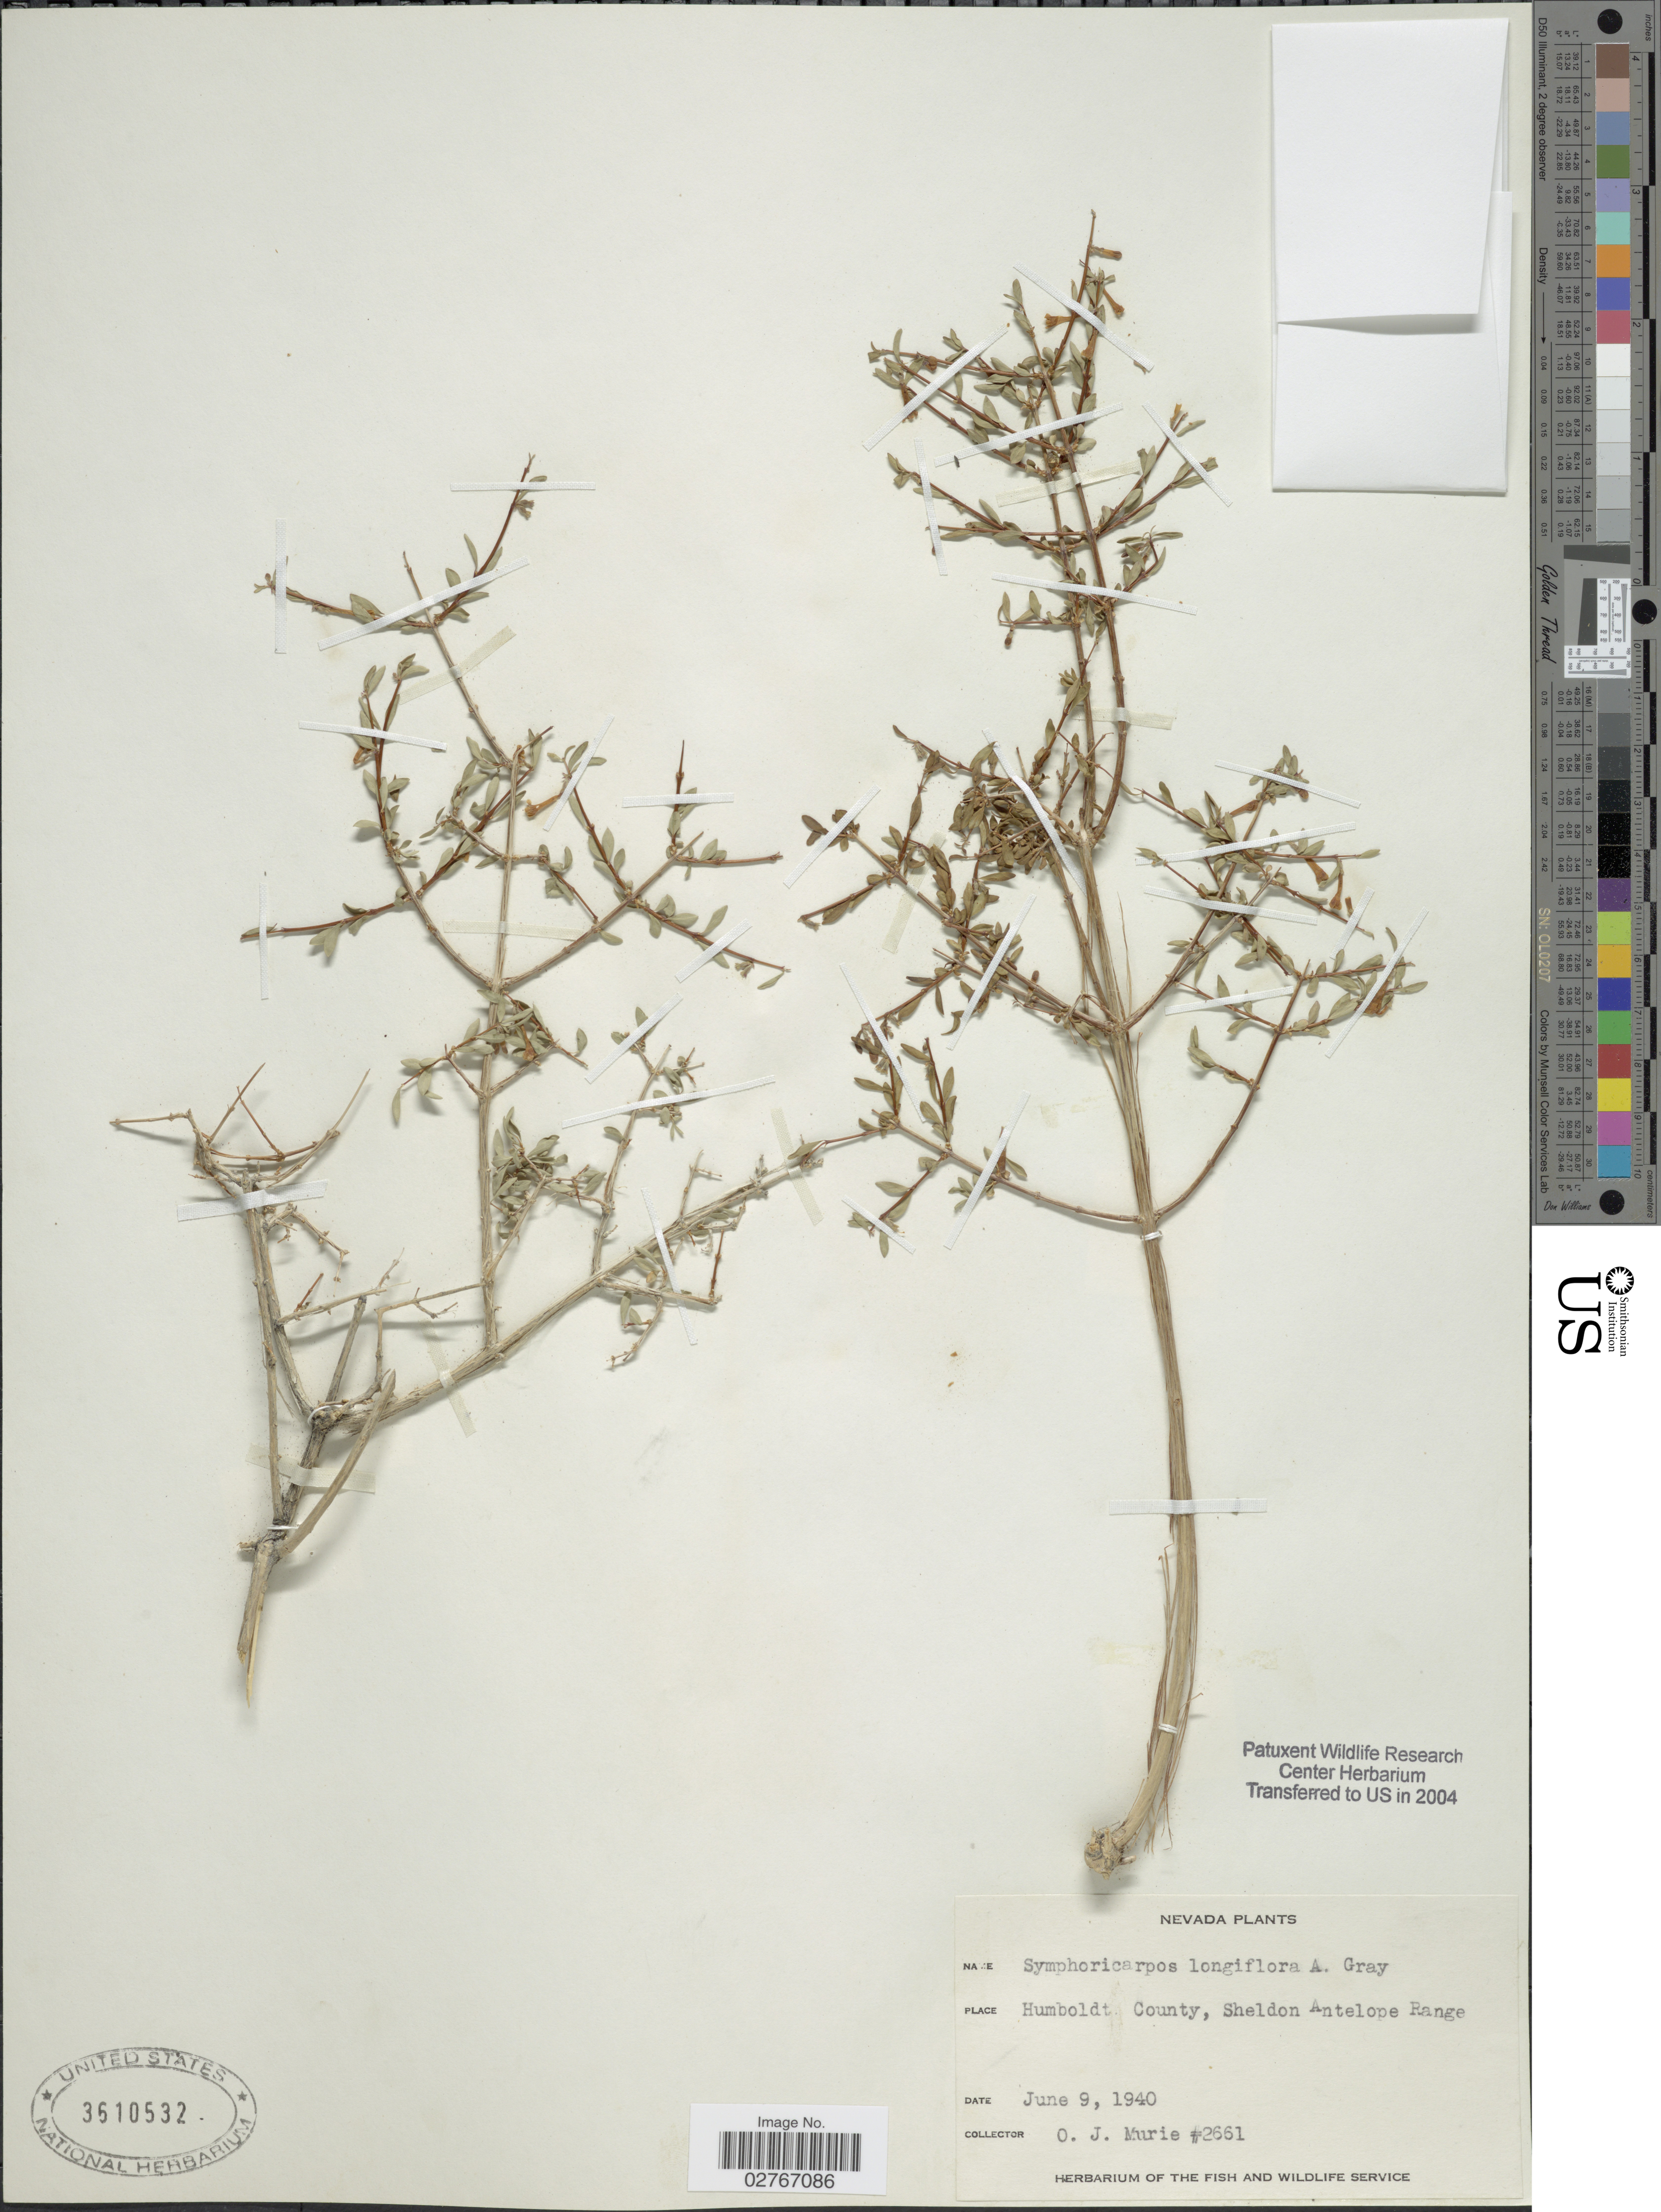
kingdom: Plantae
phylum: Tracheophyta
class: Magnoliopsida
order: Dipsacales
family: Caprifoliaceae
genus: Symphoricarpos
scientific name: Symphoricarpos longiflorus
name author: A. Gray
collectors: O. Murie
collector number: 2661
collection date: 1940-06-09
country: United States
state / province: Nevada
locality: Humboldt County, Sheldon Antelope Range.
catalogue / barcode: US 3610532